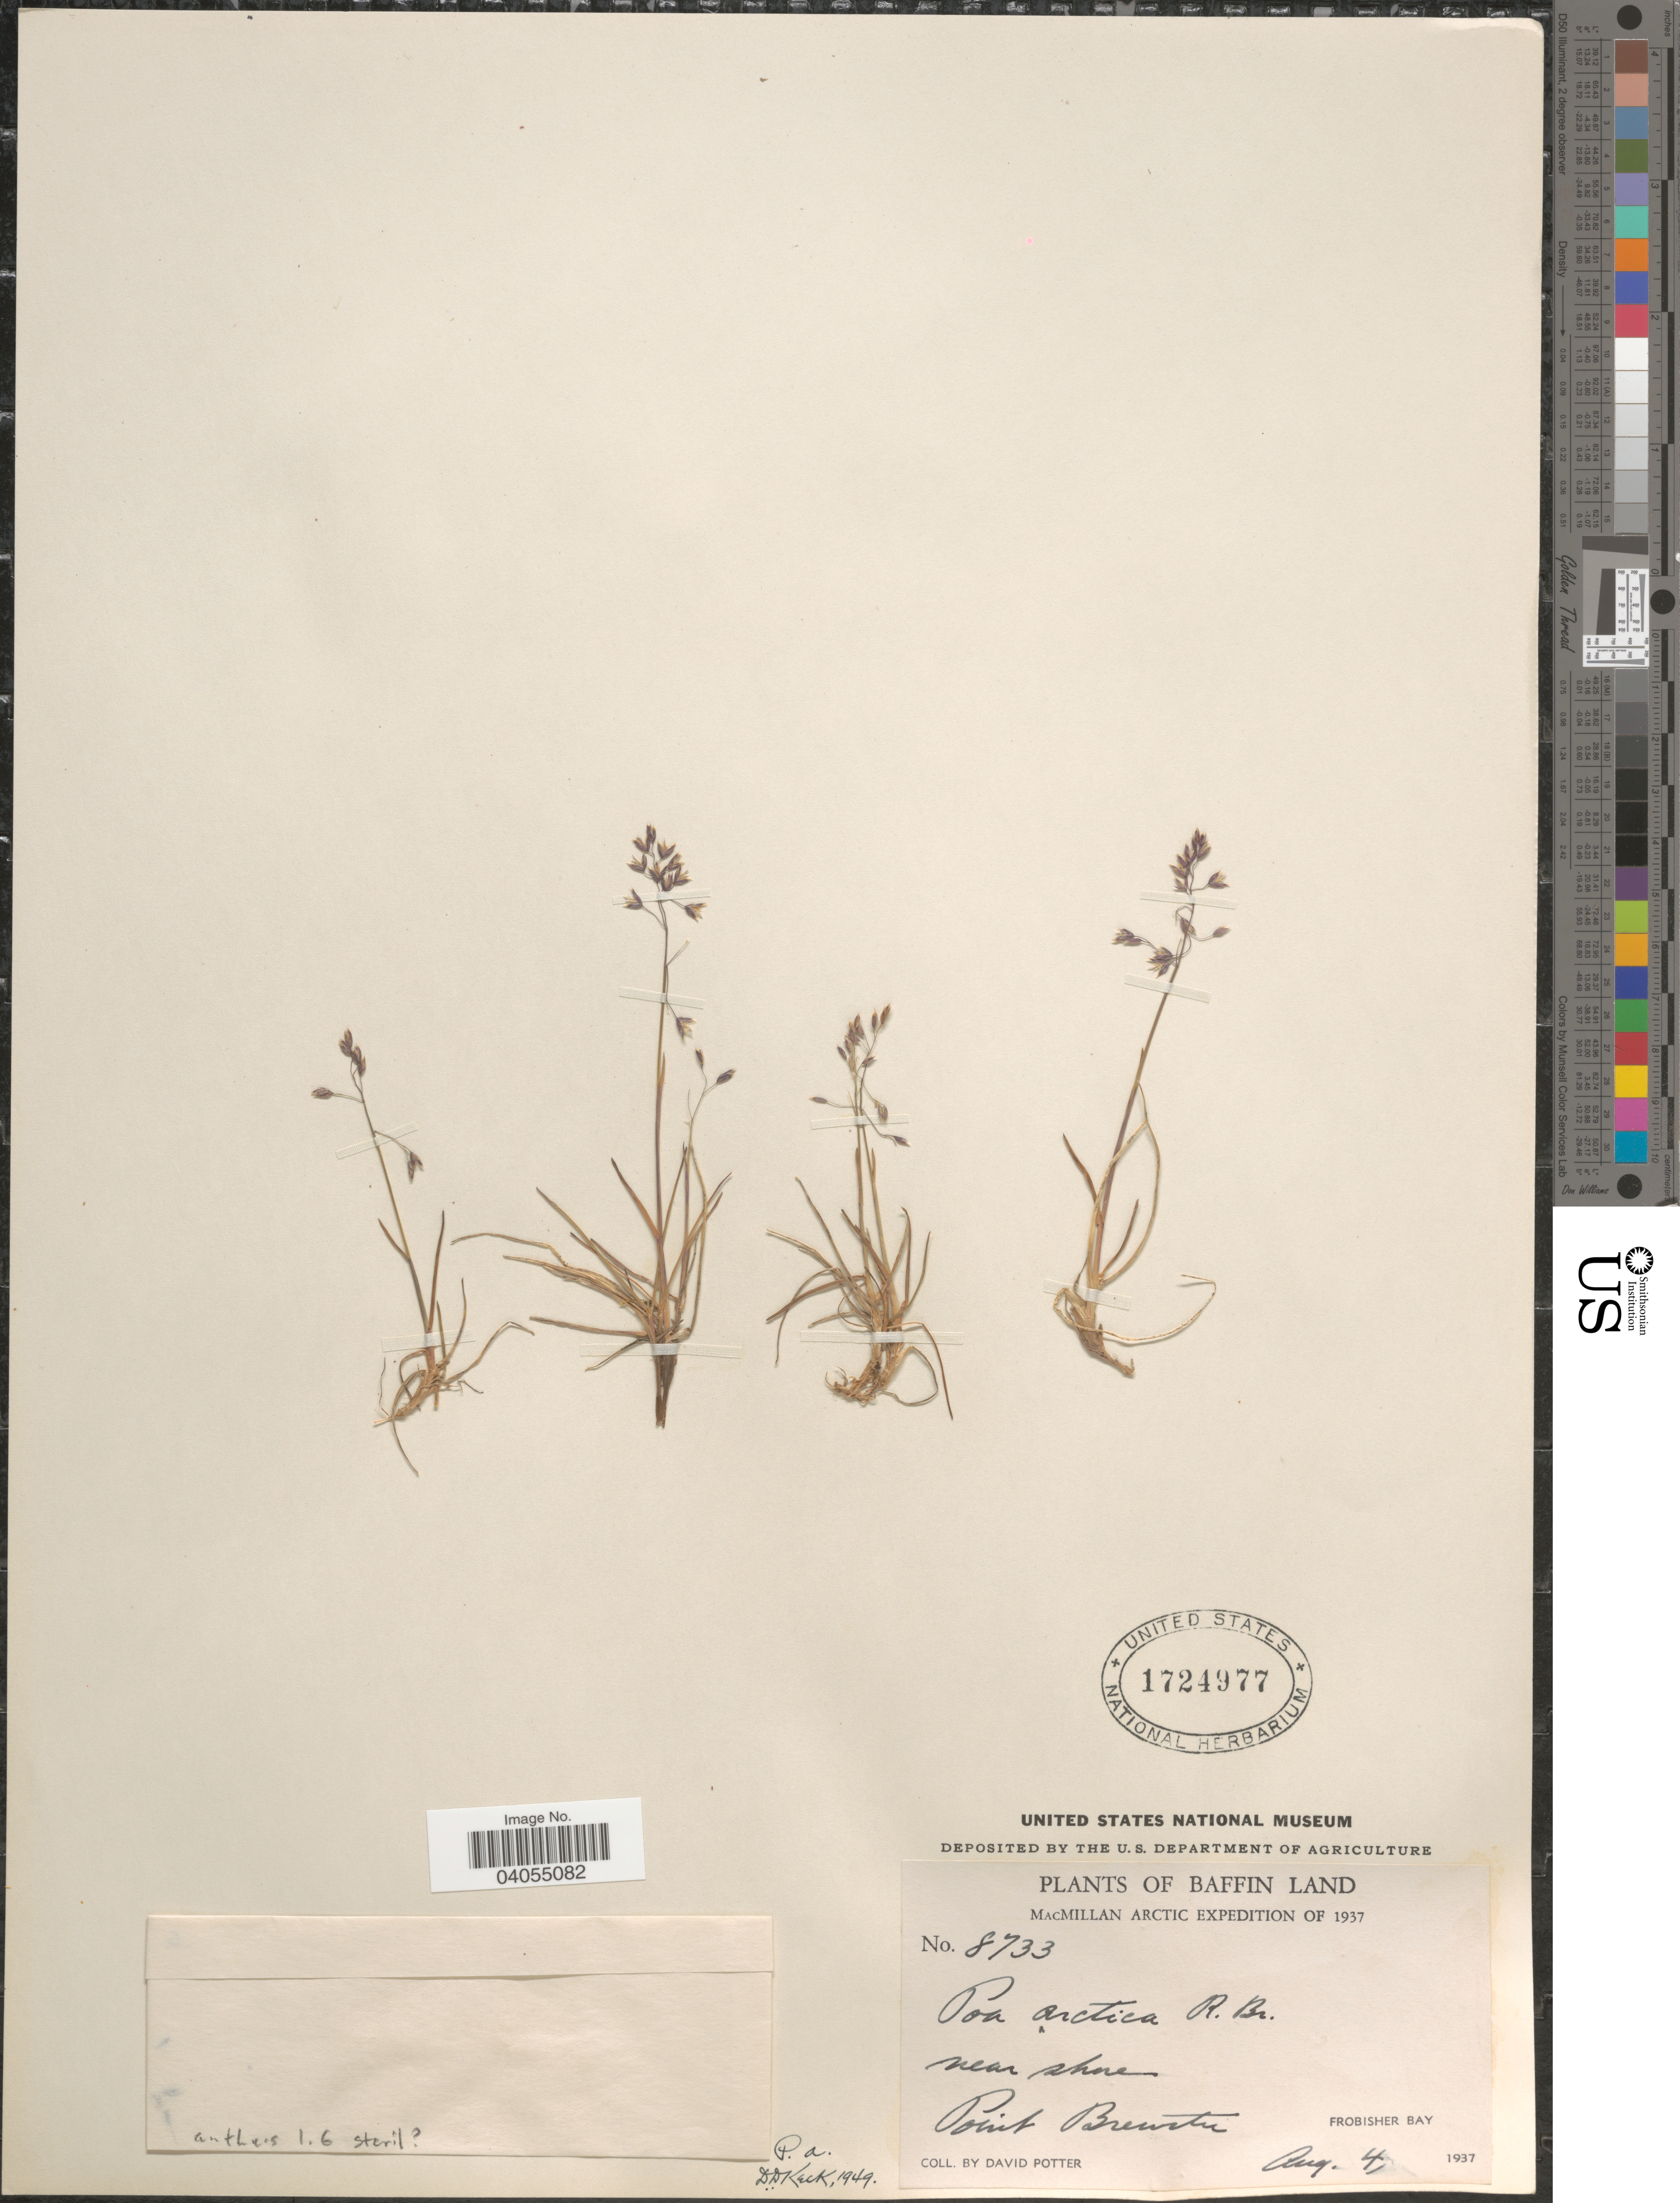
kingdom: Plantae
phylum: Tracheophyta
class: Liliopsida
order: Poales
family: Poaceae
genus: Poa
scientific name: Poa arctica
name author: R. Br.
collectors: D. Potter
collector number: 8733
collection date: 1937-08-04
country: Canada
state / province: Nunavut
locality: Baffin Land. Near shore Point Brewster. Frobisher Bay.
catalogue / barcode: US 1724977